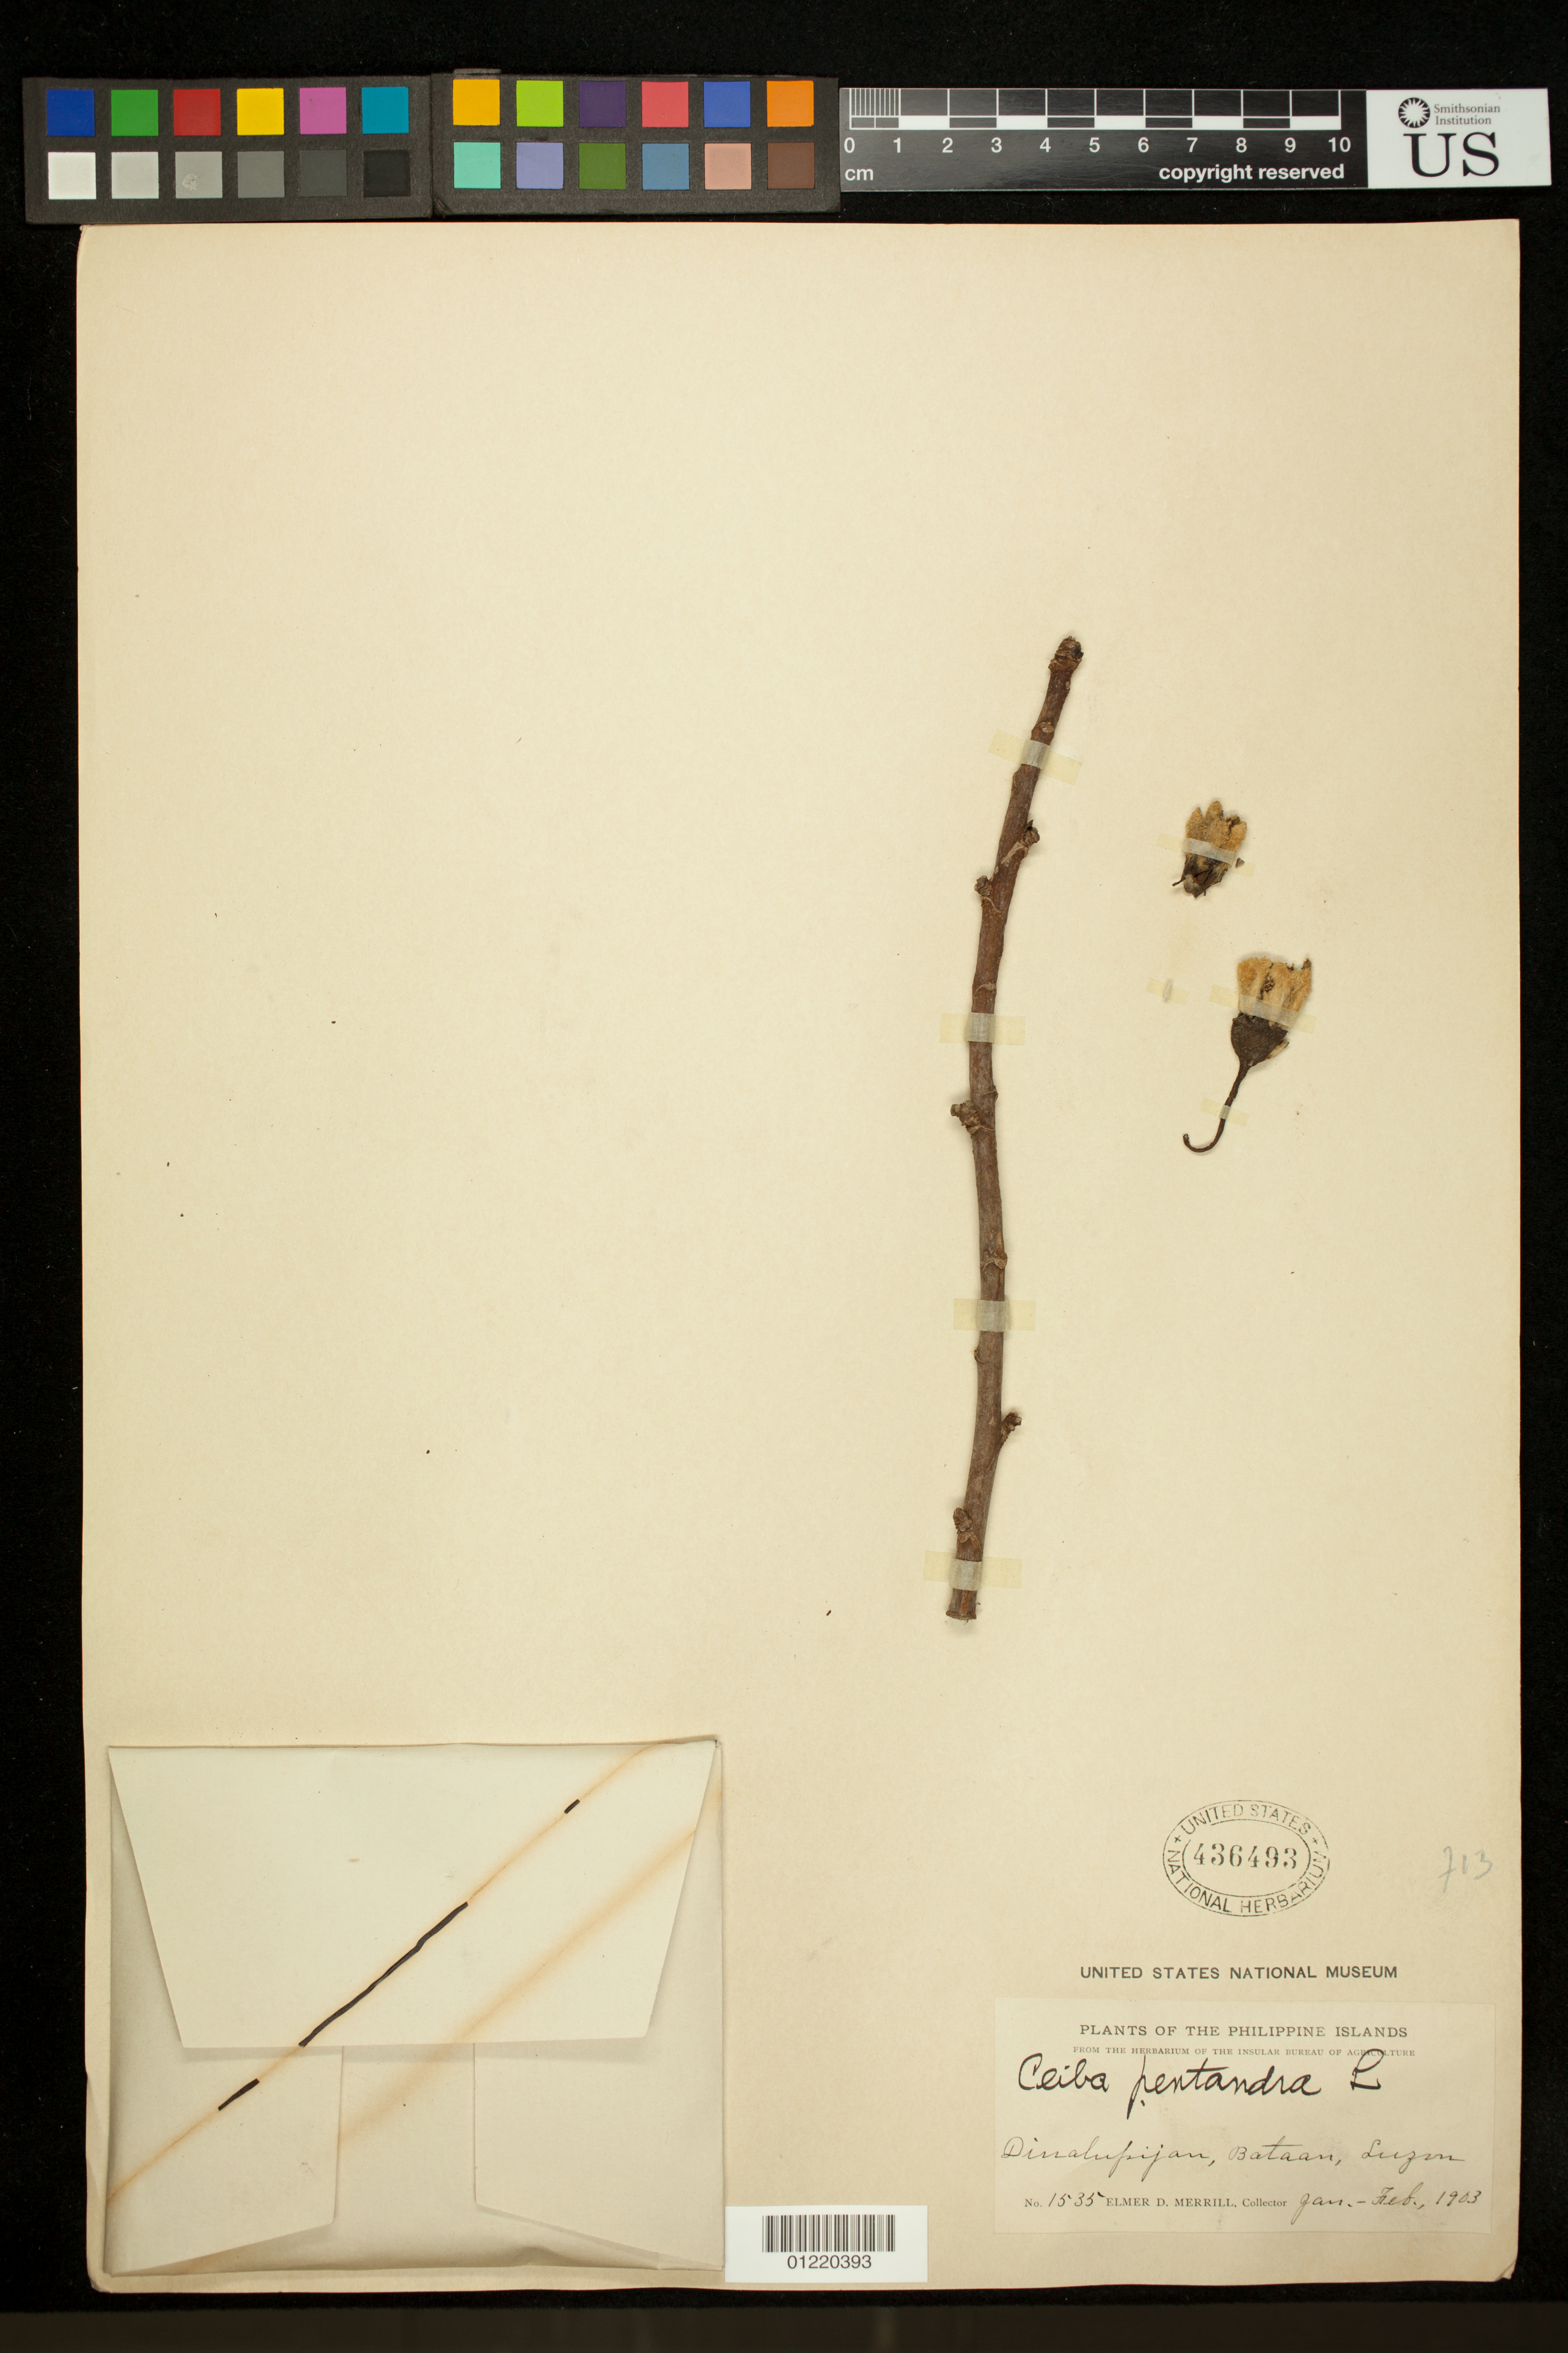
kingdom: Plantae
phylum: Tracheophyta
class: Magnoliopsida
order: Malvales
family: Malvaceae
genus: Ceiba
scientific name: Ceiba pentandra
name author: (L.) Gaertn.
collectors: E. D. Merrill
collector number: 1535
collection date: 1903-01/1903-02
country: Philippines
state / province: Central Luzon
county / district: Bataan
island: Luzon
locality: Dinalupijan, Bataan, Luzon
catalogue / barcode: US 436493